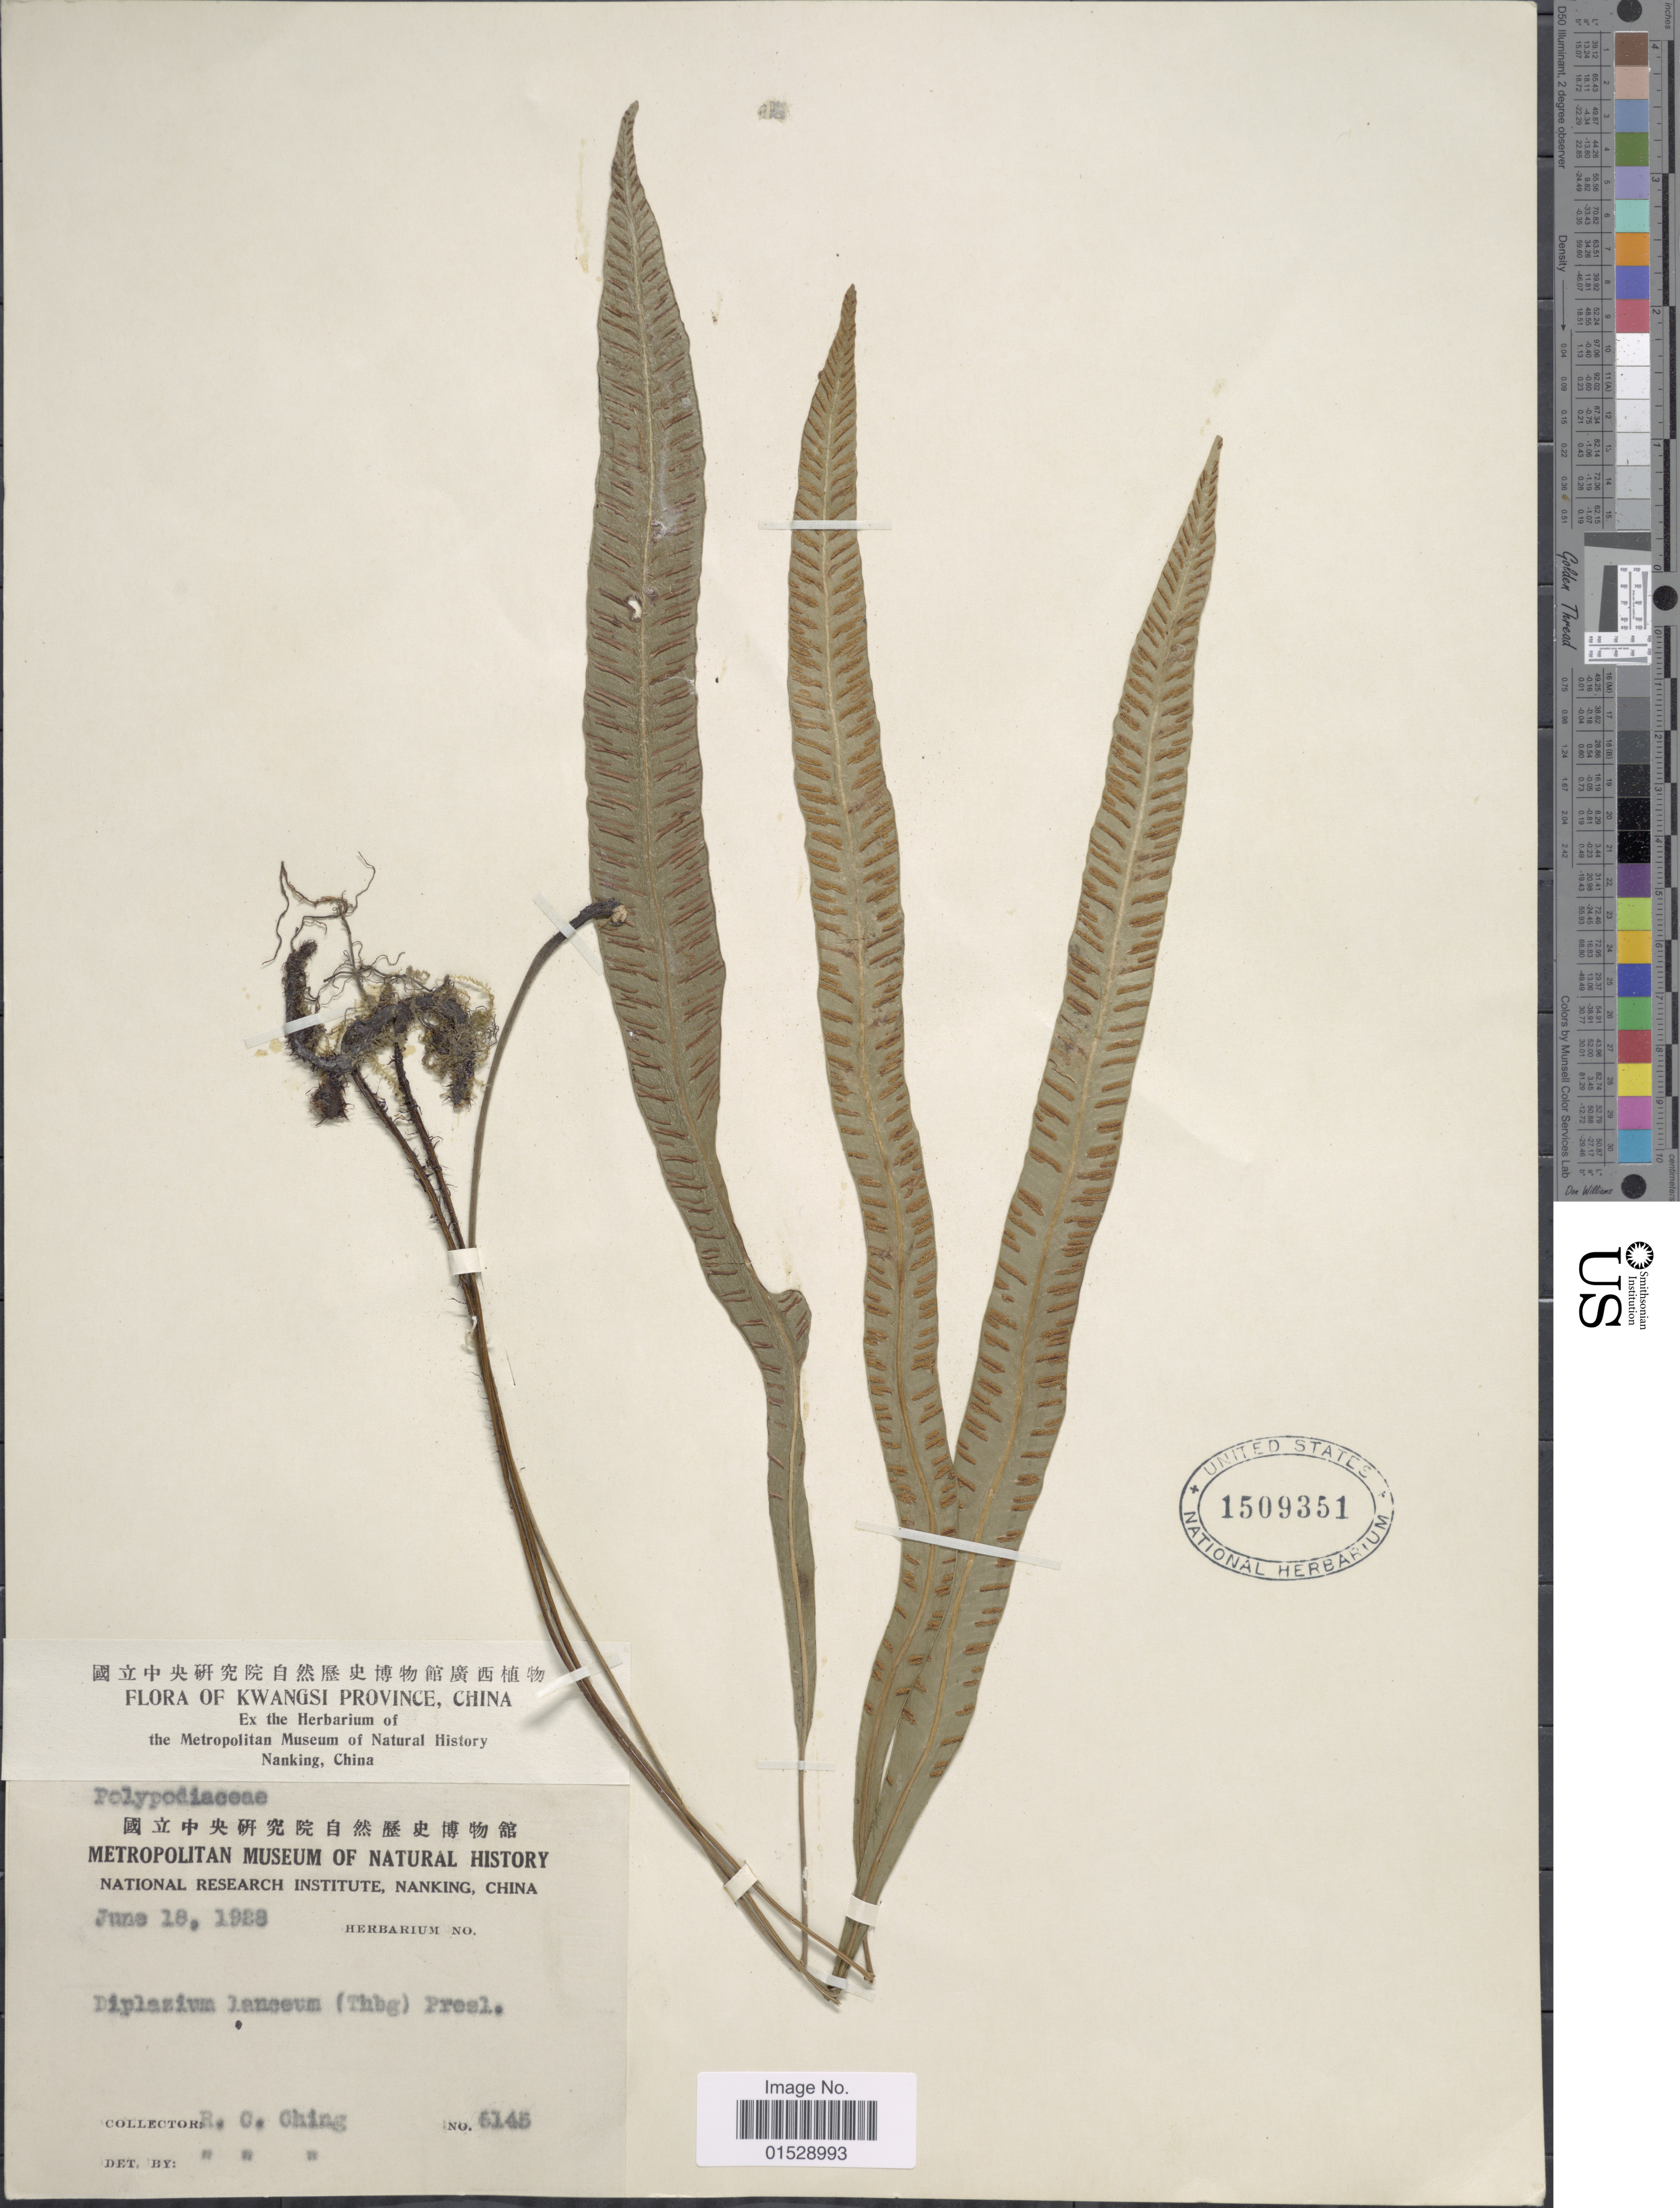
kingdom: Plantae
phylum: Tracheophyta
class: Polypodiopsida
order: Polypodiales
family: Athyriaceae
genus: Deparia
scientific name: Deparia lancea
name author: (Thunb.) Fraser-Jenk.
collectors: R. C. Ching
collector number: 6145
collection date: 1928-06-18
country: China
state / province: Guangxi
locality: Kwangsi Province, China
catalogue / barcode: US 1509351